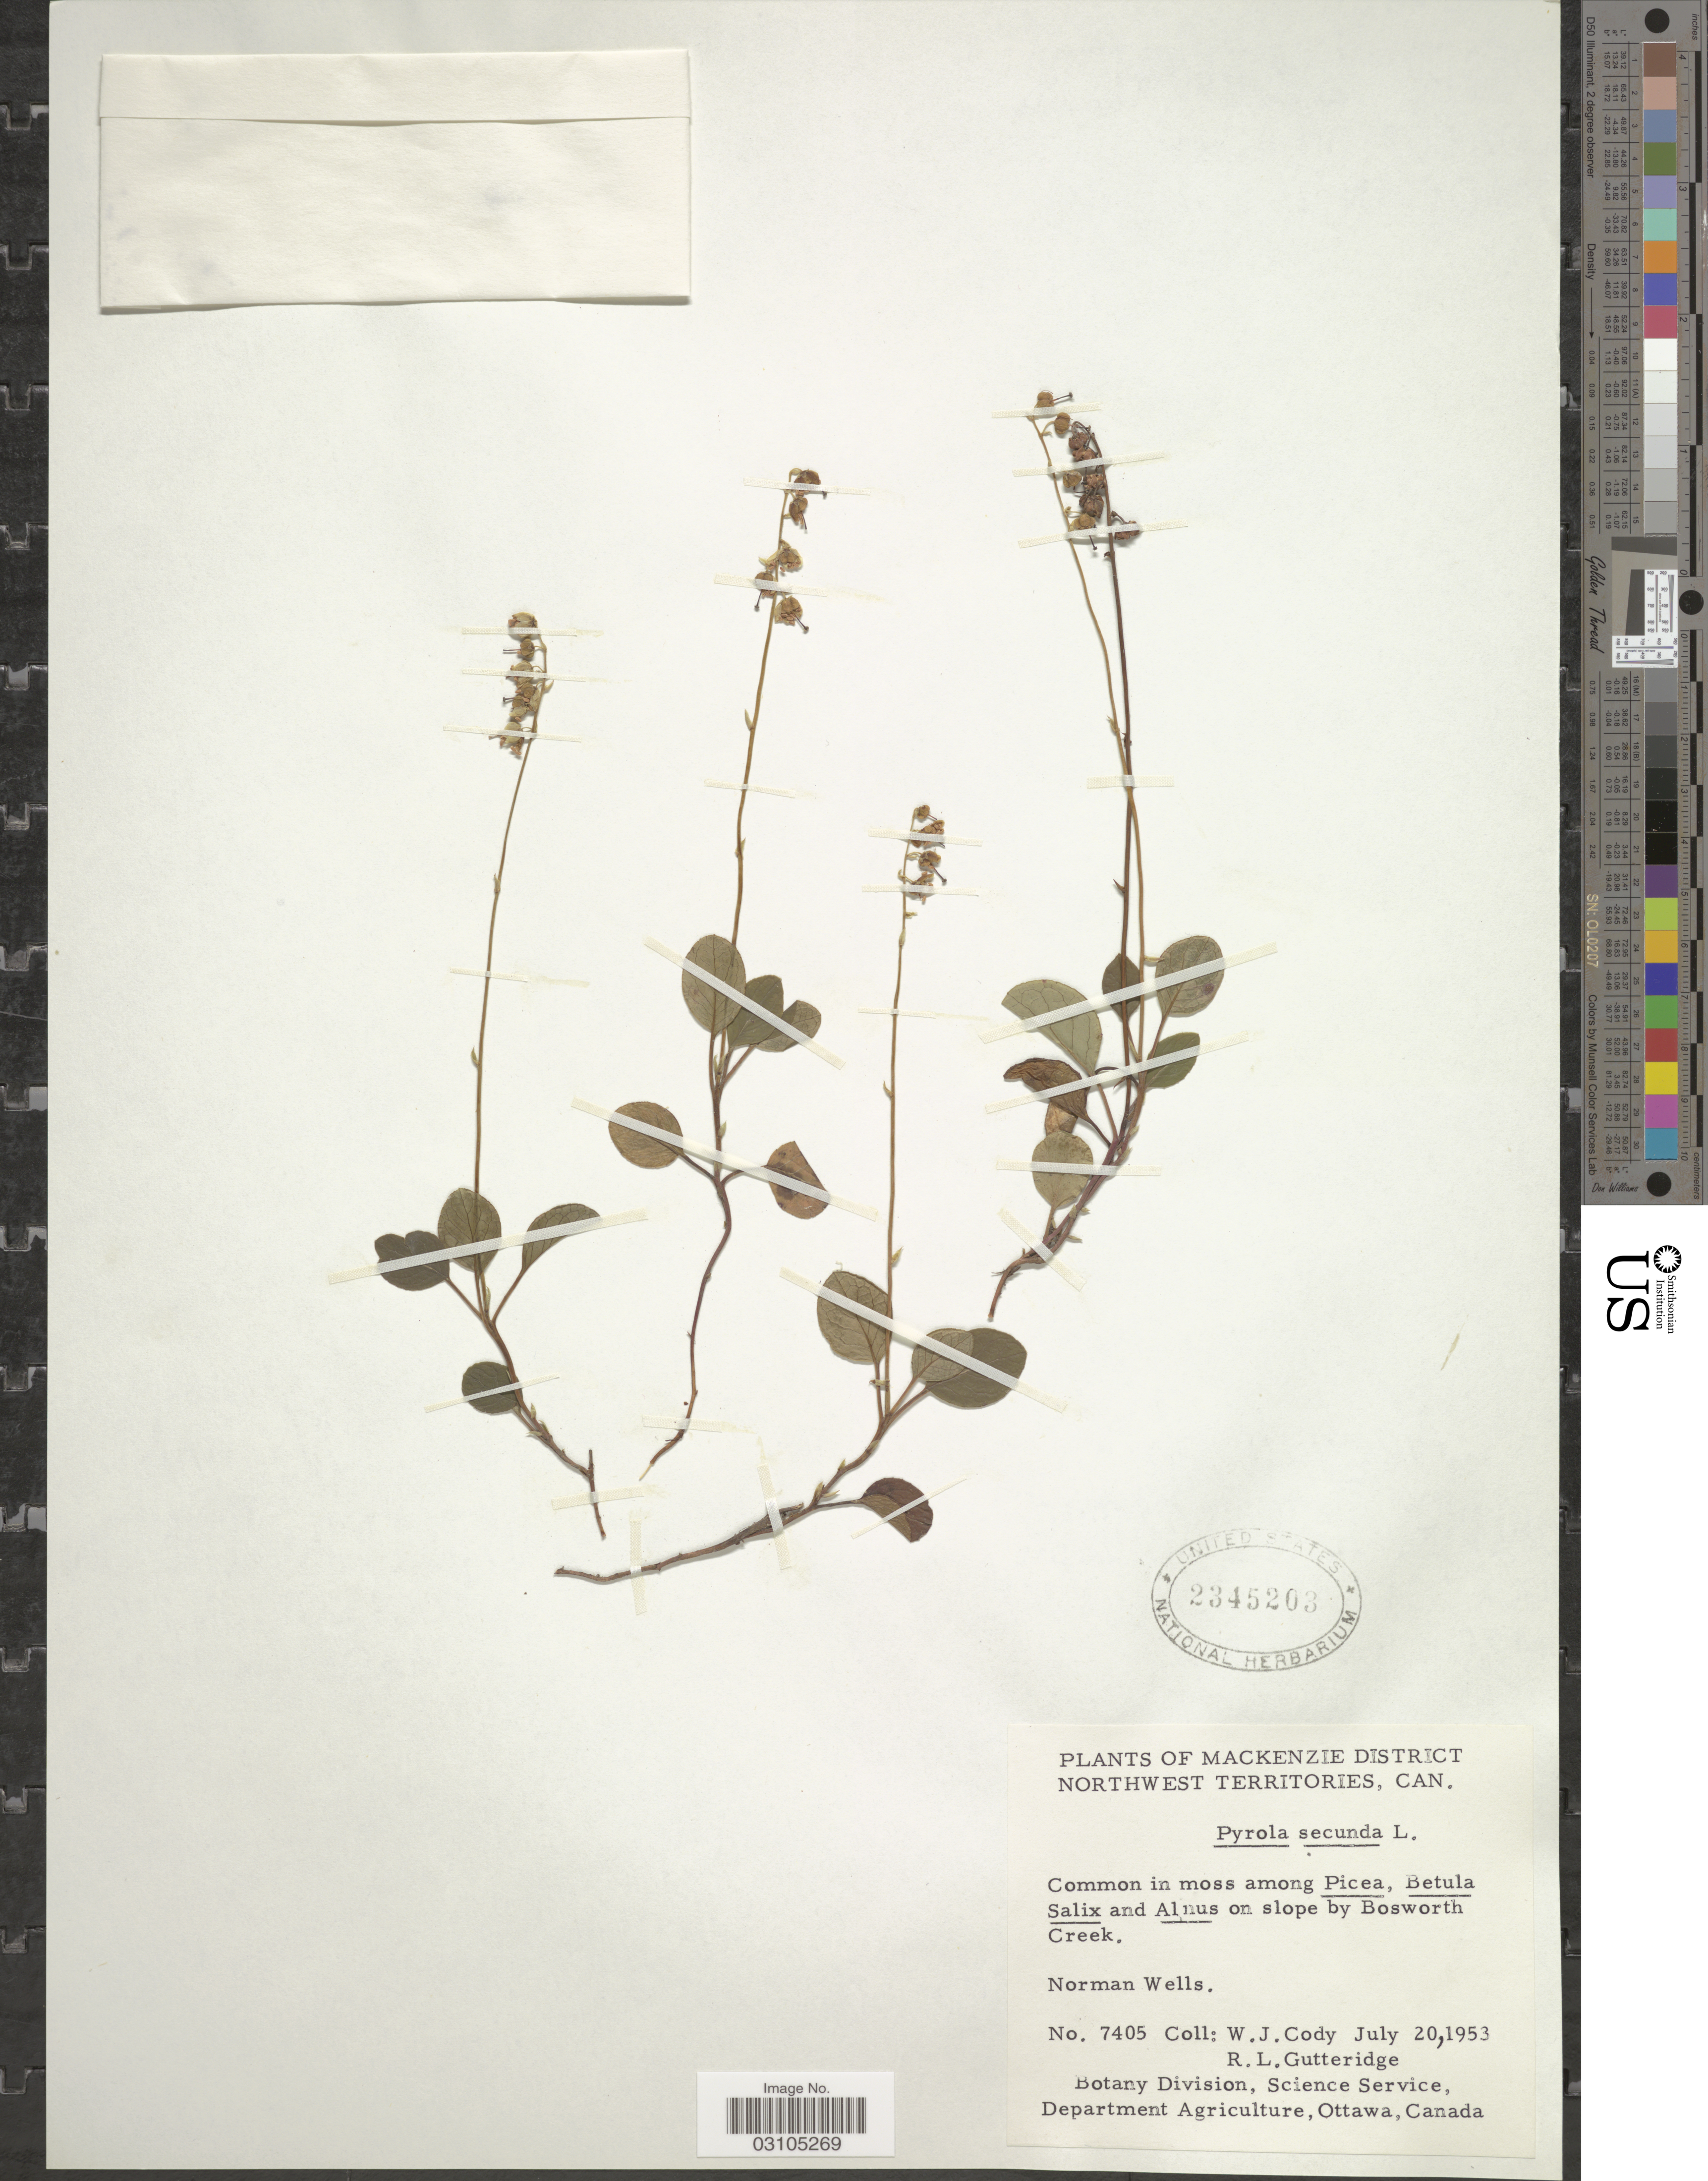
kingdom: Plantae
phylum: Tracheophyta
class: Magnoliopsida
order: Ericales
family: Ericaceae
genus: Orthilia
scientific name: Orthilia secunda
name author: (L.) House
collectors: W. Cody & R. Gutteridge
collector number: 7405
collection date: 1953-07-20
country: Canada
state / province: Northwest Territories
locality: Mackenzie District. On slope by Bosworth Creek, Norman Wells.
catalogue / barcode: US 2345203